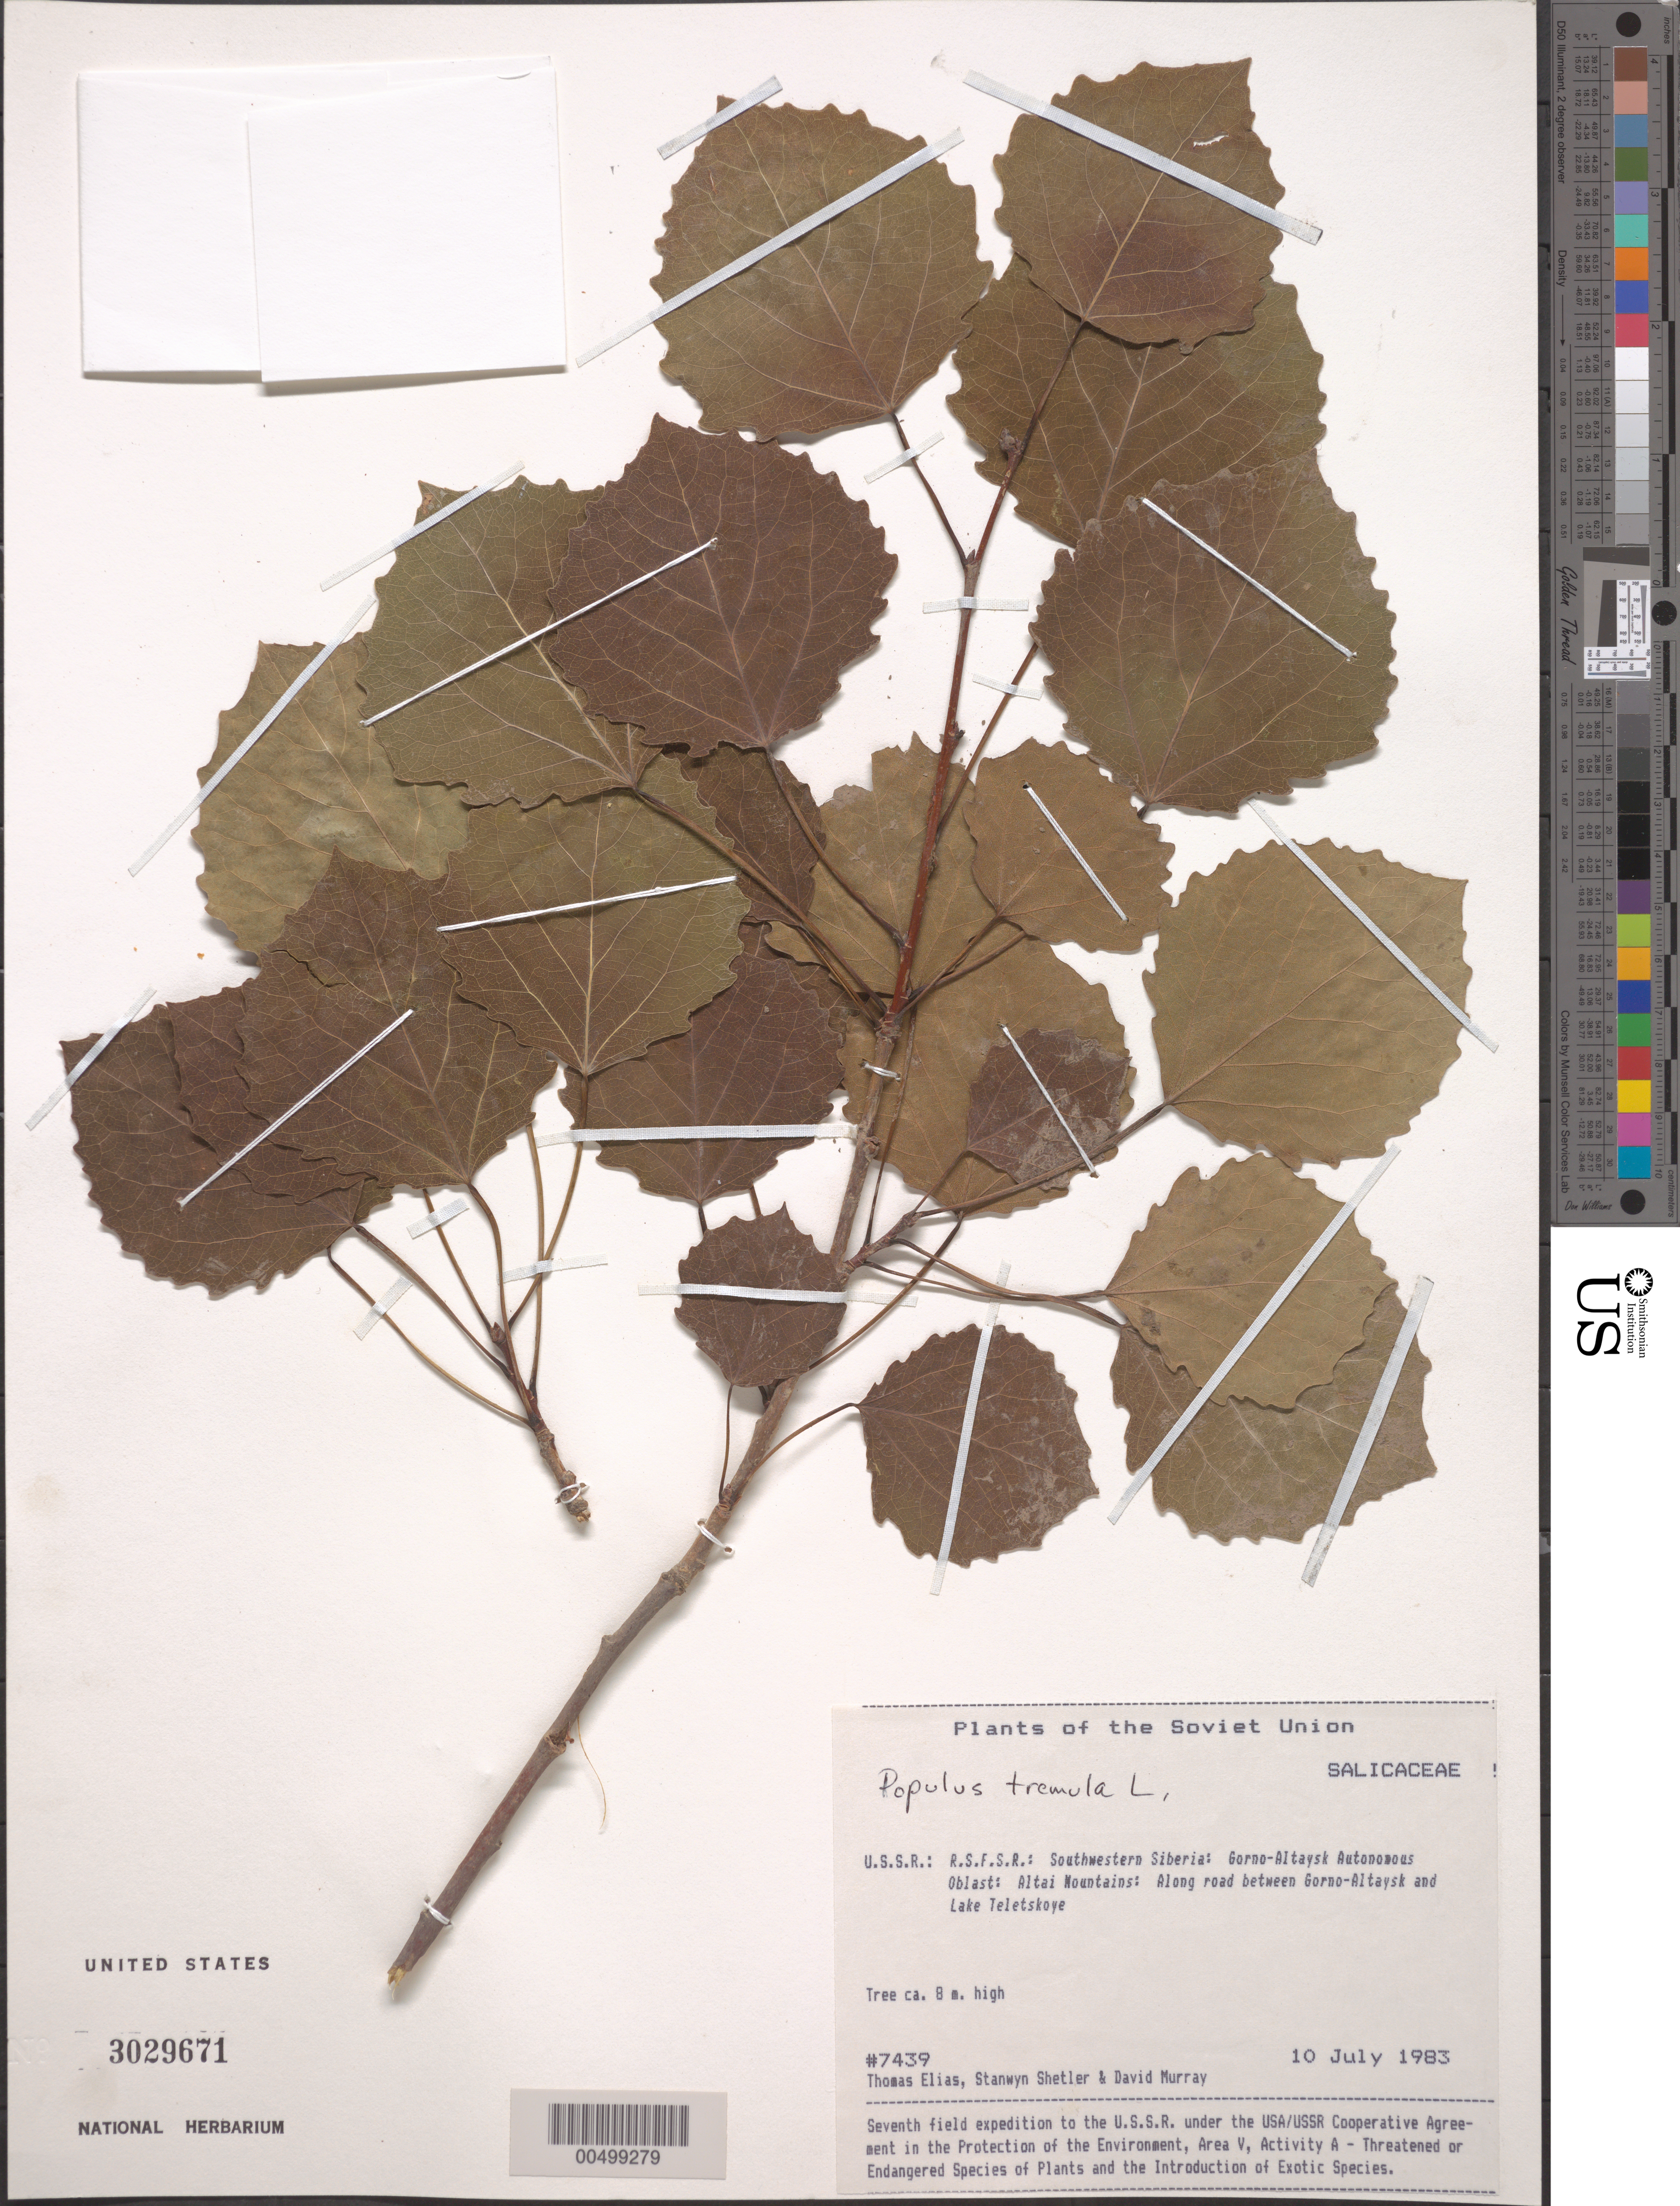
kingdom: Plantae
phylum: Tracheophyta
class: Magnoliopsida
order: Malpighiales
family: Salicaceae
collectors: T. Elias, S. Shetler & D. F. Murray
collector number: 7439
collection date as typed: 10 Jul 1983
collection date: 1983-07-10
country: Russian Federation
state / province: Altai Republic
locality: Altai Mountains, along road between Gorno-Altaysk and Lake Teletskoye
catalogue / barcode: US 3029671